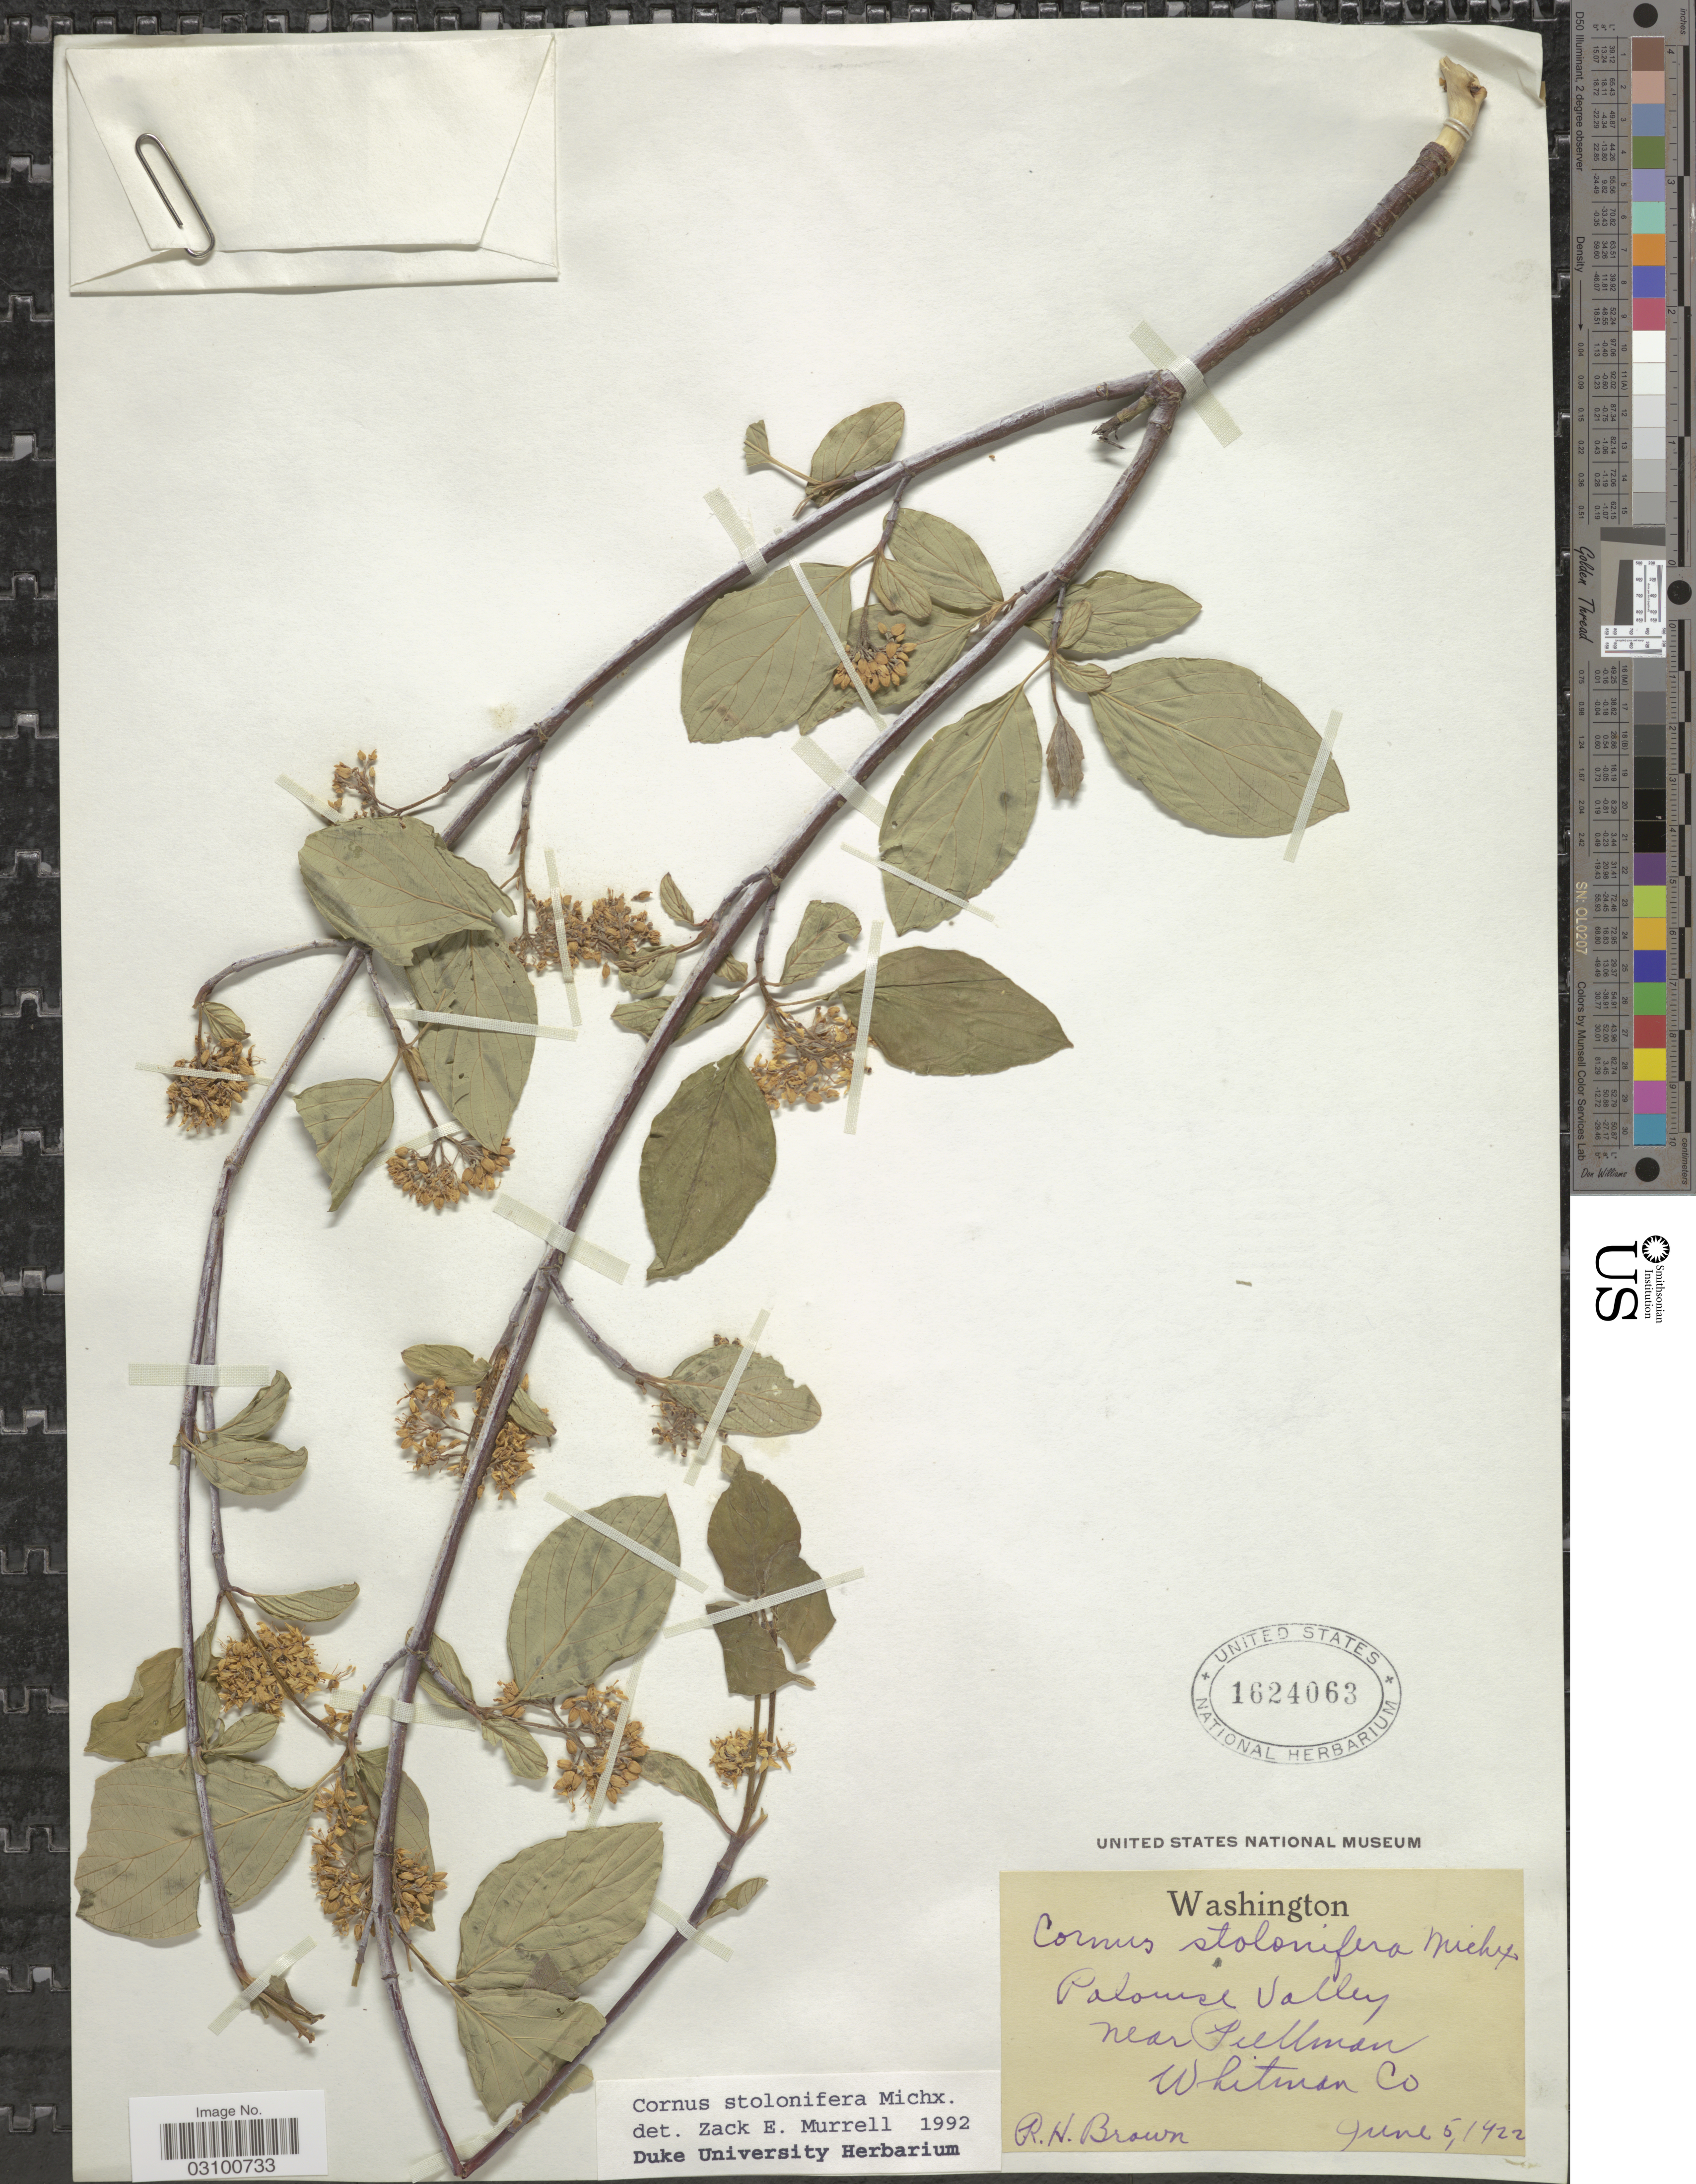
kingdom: Plantae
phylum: Tracheophyta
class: Magnoliopsida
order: Cornales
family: Cornaceae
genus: Cornus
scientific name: Cornus sericea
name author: L.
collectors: R. Brown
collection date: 1922-06-05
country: United States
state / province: Washington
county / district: Whitman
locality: Palomse Valley. Near Pullman. Whitman Co.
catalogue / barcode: US 1624063